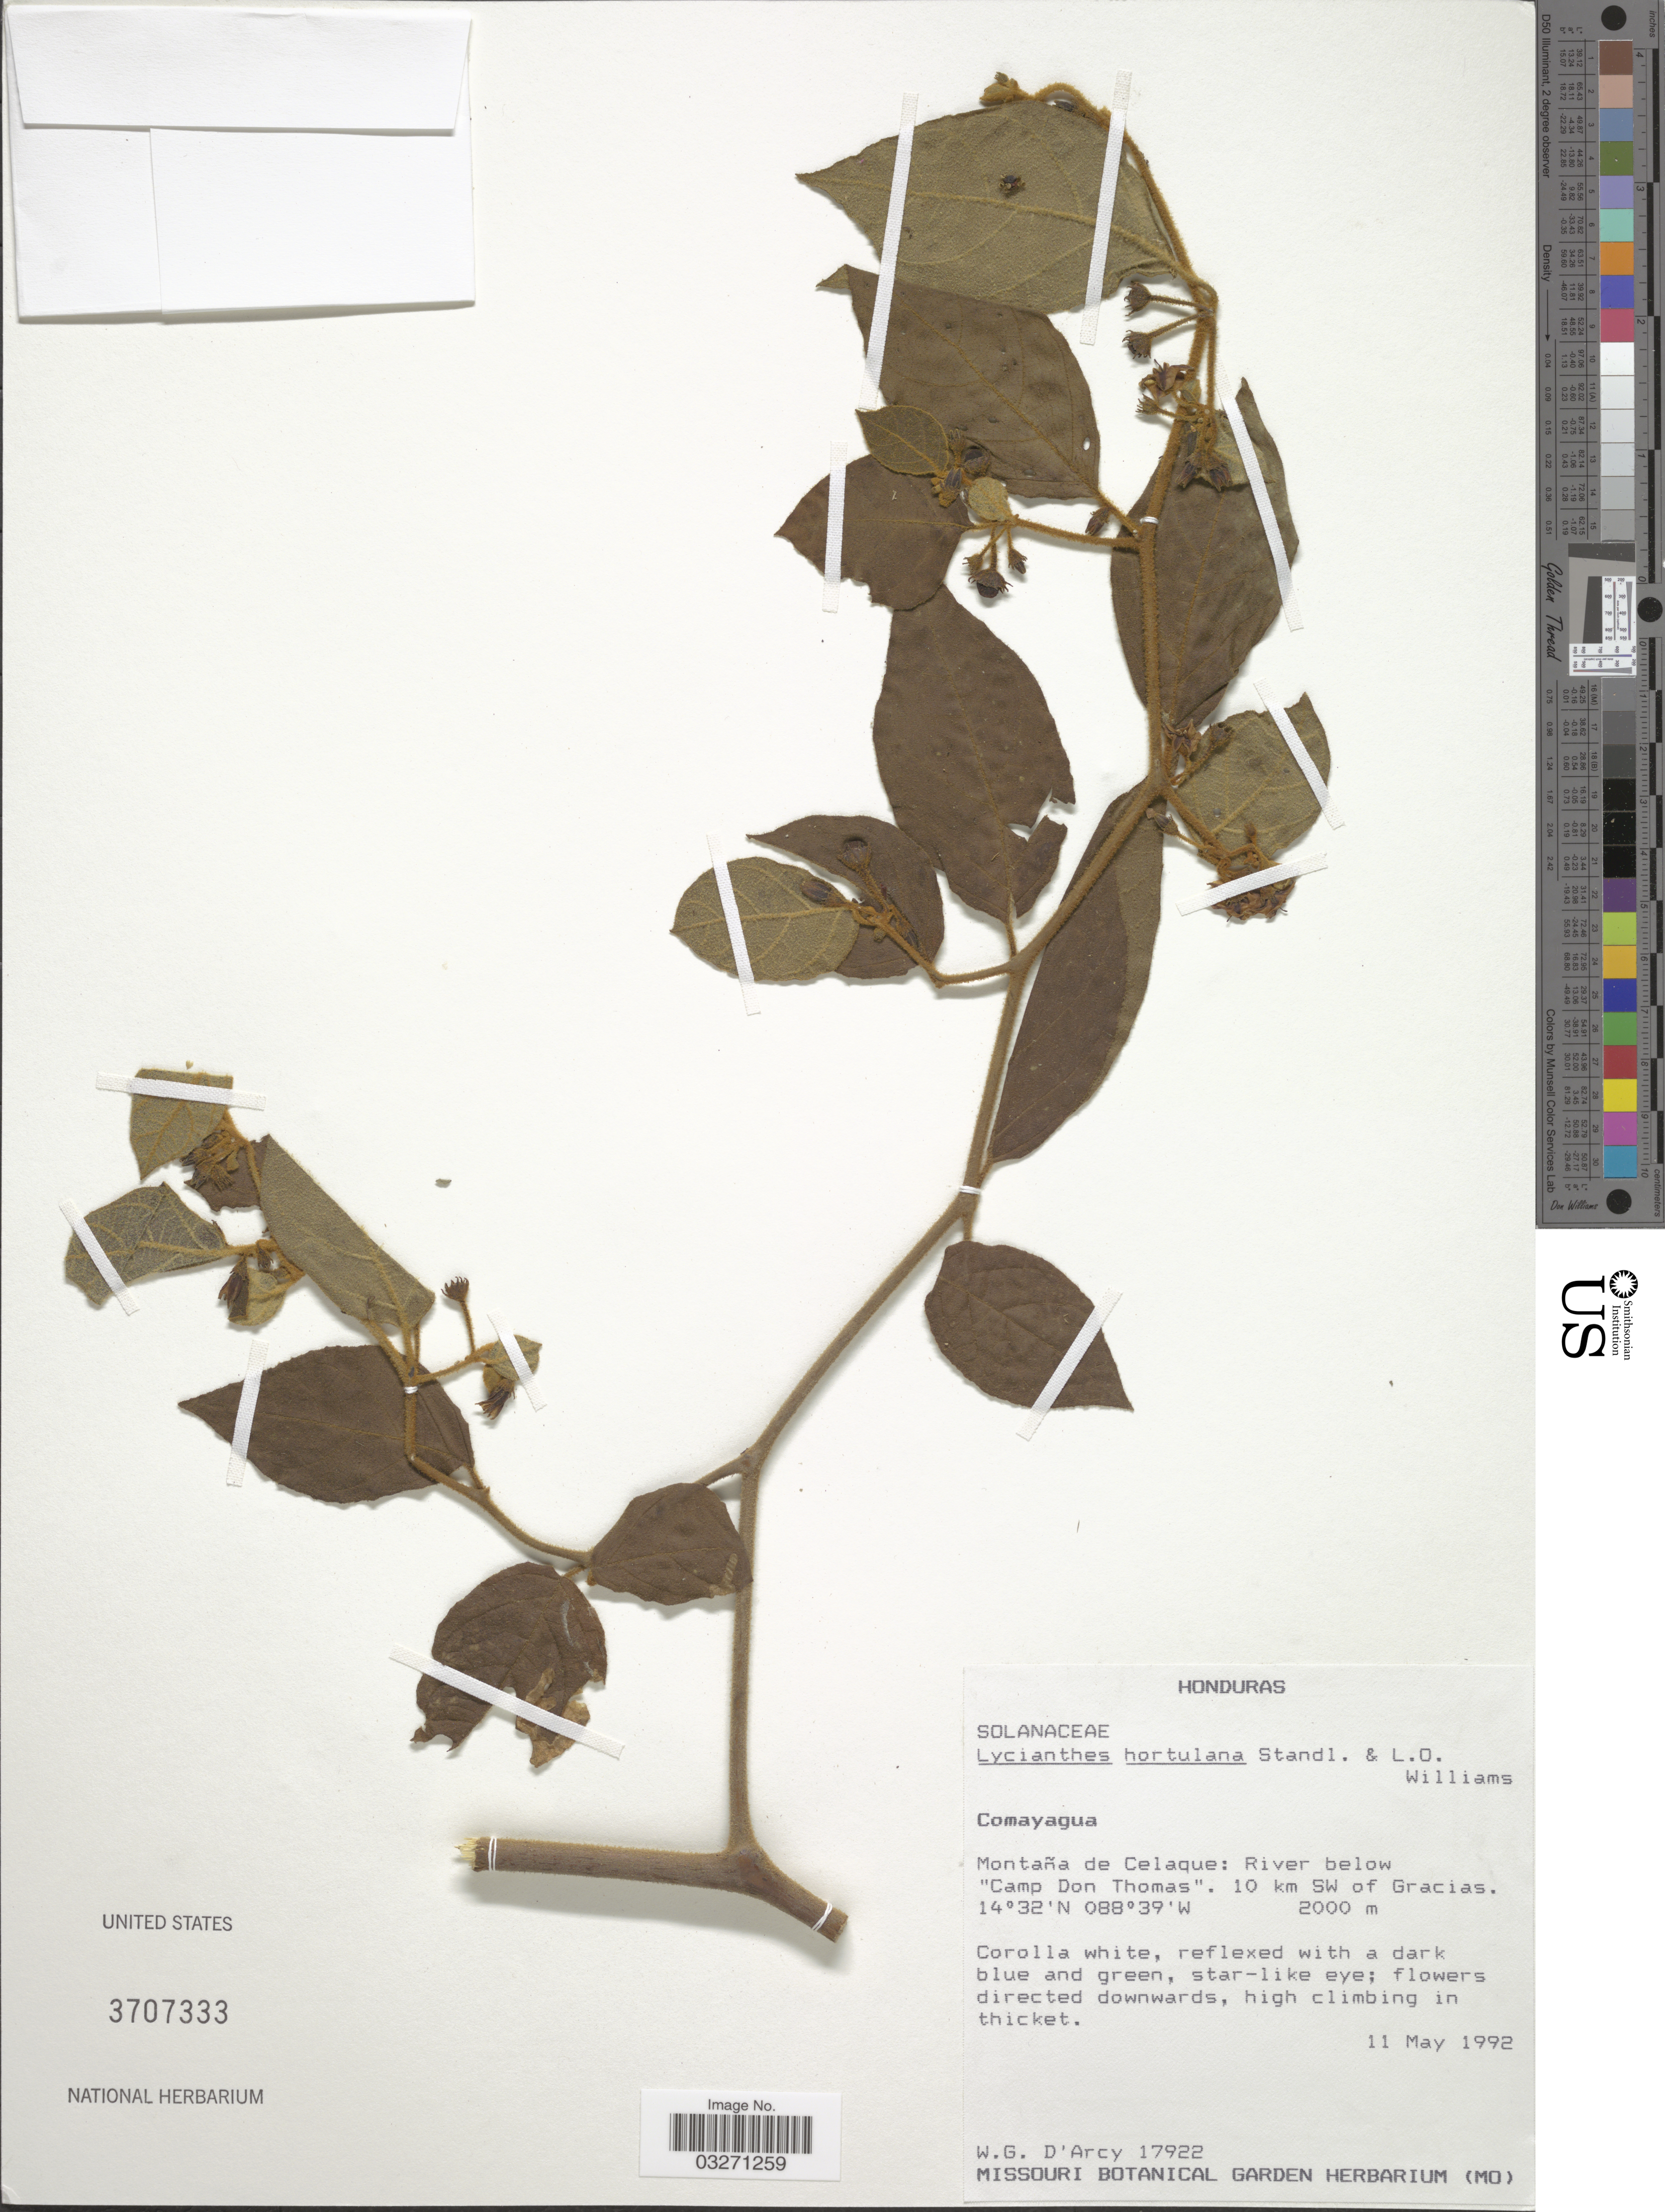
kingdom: Plantae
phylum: Tracheophyta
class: Magnoliopsida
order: Solanales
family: Solanaceae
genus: Lycianthes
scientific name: Lycianthes hortulana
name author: Standl. & L.O. Williams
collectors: W. G. D'Arcy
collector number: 17922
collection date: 1992-05-11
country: Honduras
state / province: Comayagua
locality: Montaña de Celaque: River below "Camp Don Thomas". 10 km SW of Gracias.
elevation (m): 2000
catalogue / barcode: US 3707333